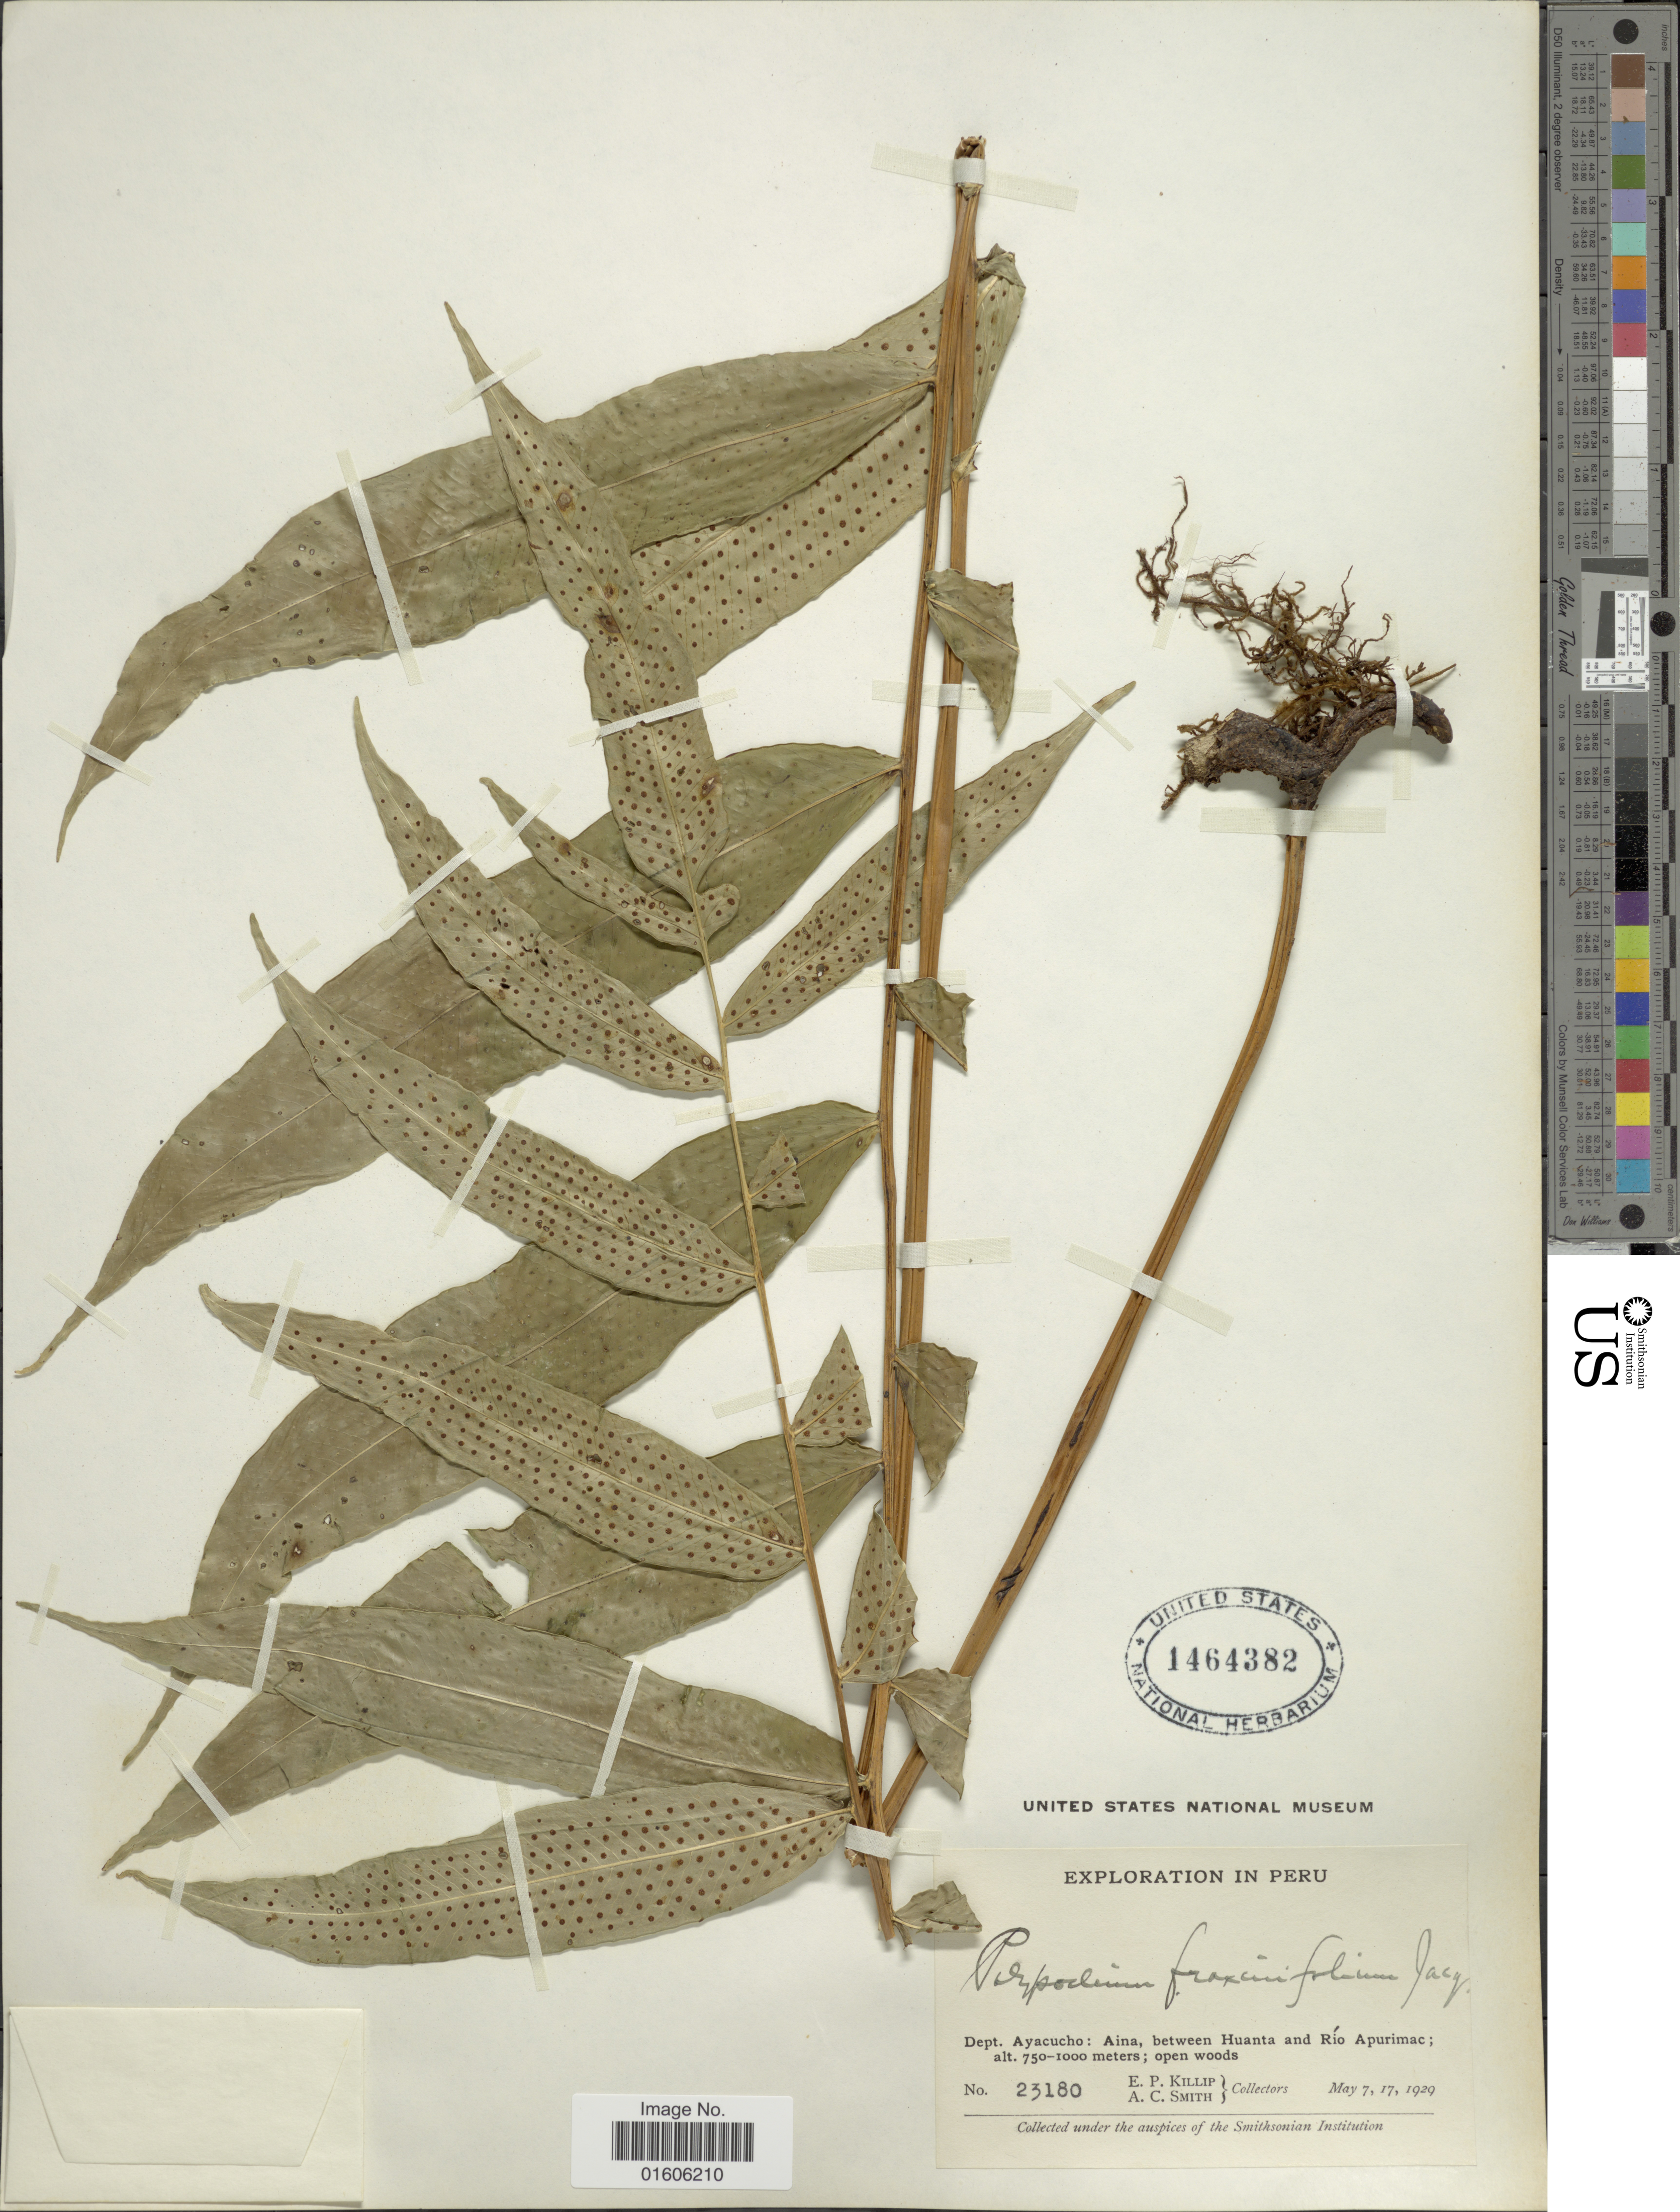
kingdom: Plantae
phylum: Tracheophyta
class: Polypodiopsida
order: Polypodiales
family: Polypodiaceae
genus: Serpocaulon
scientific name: Serpocaulon fraxinifolium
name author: (Jacq.) A.R. Sm.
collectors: E. P. Killip & A. C. Smith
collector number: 23180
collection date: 1929-05-07/1929-05-17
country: Peru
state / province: Ayacucho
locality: Dept. Ayacucho: Aina, between Huanta and Río Apurimac.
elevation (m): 750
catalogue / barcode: US 1464382